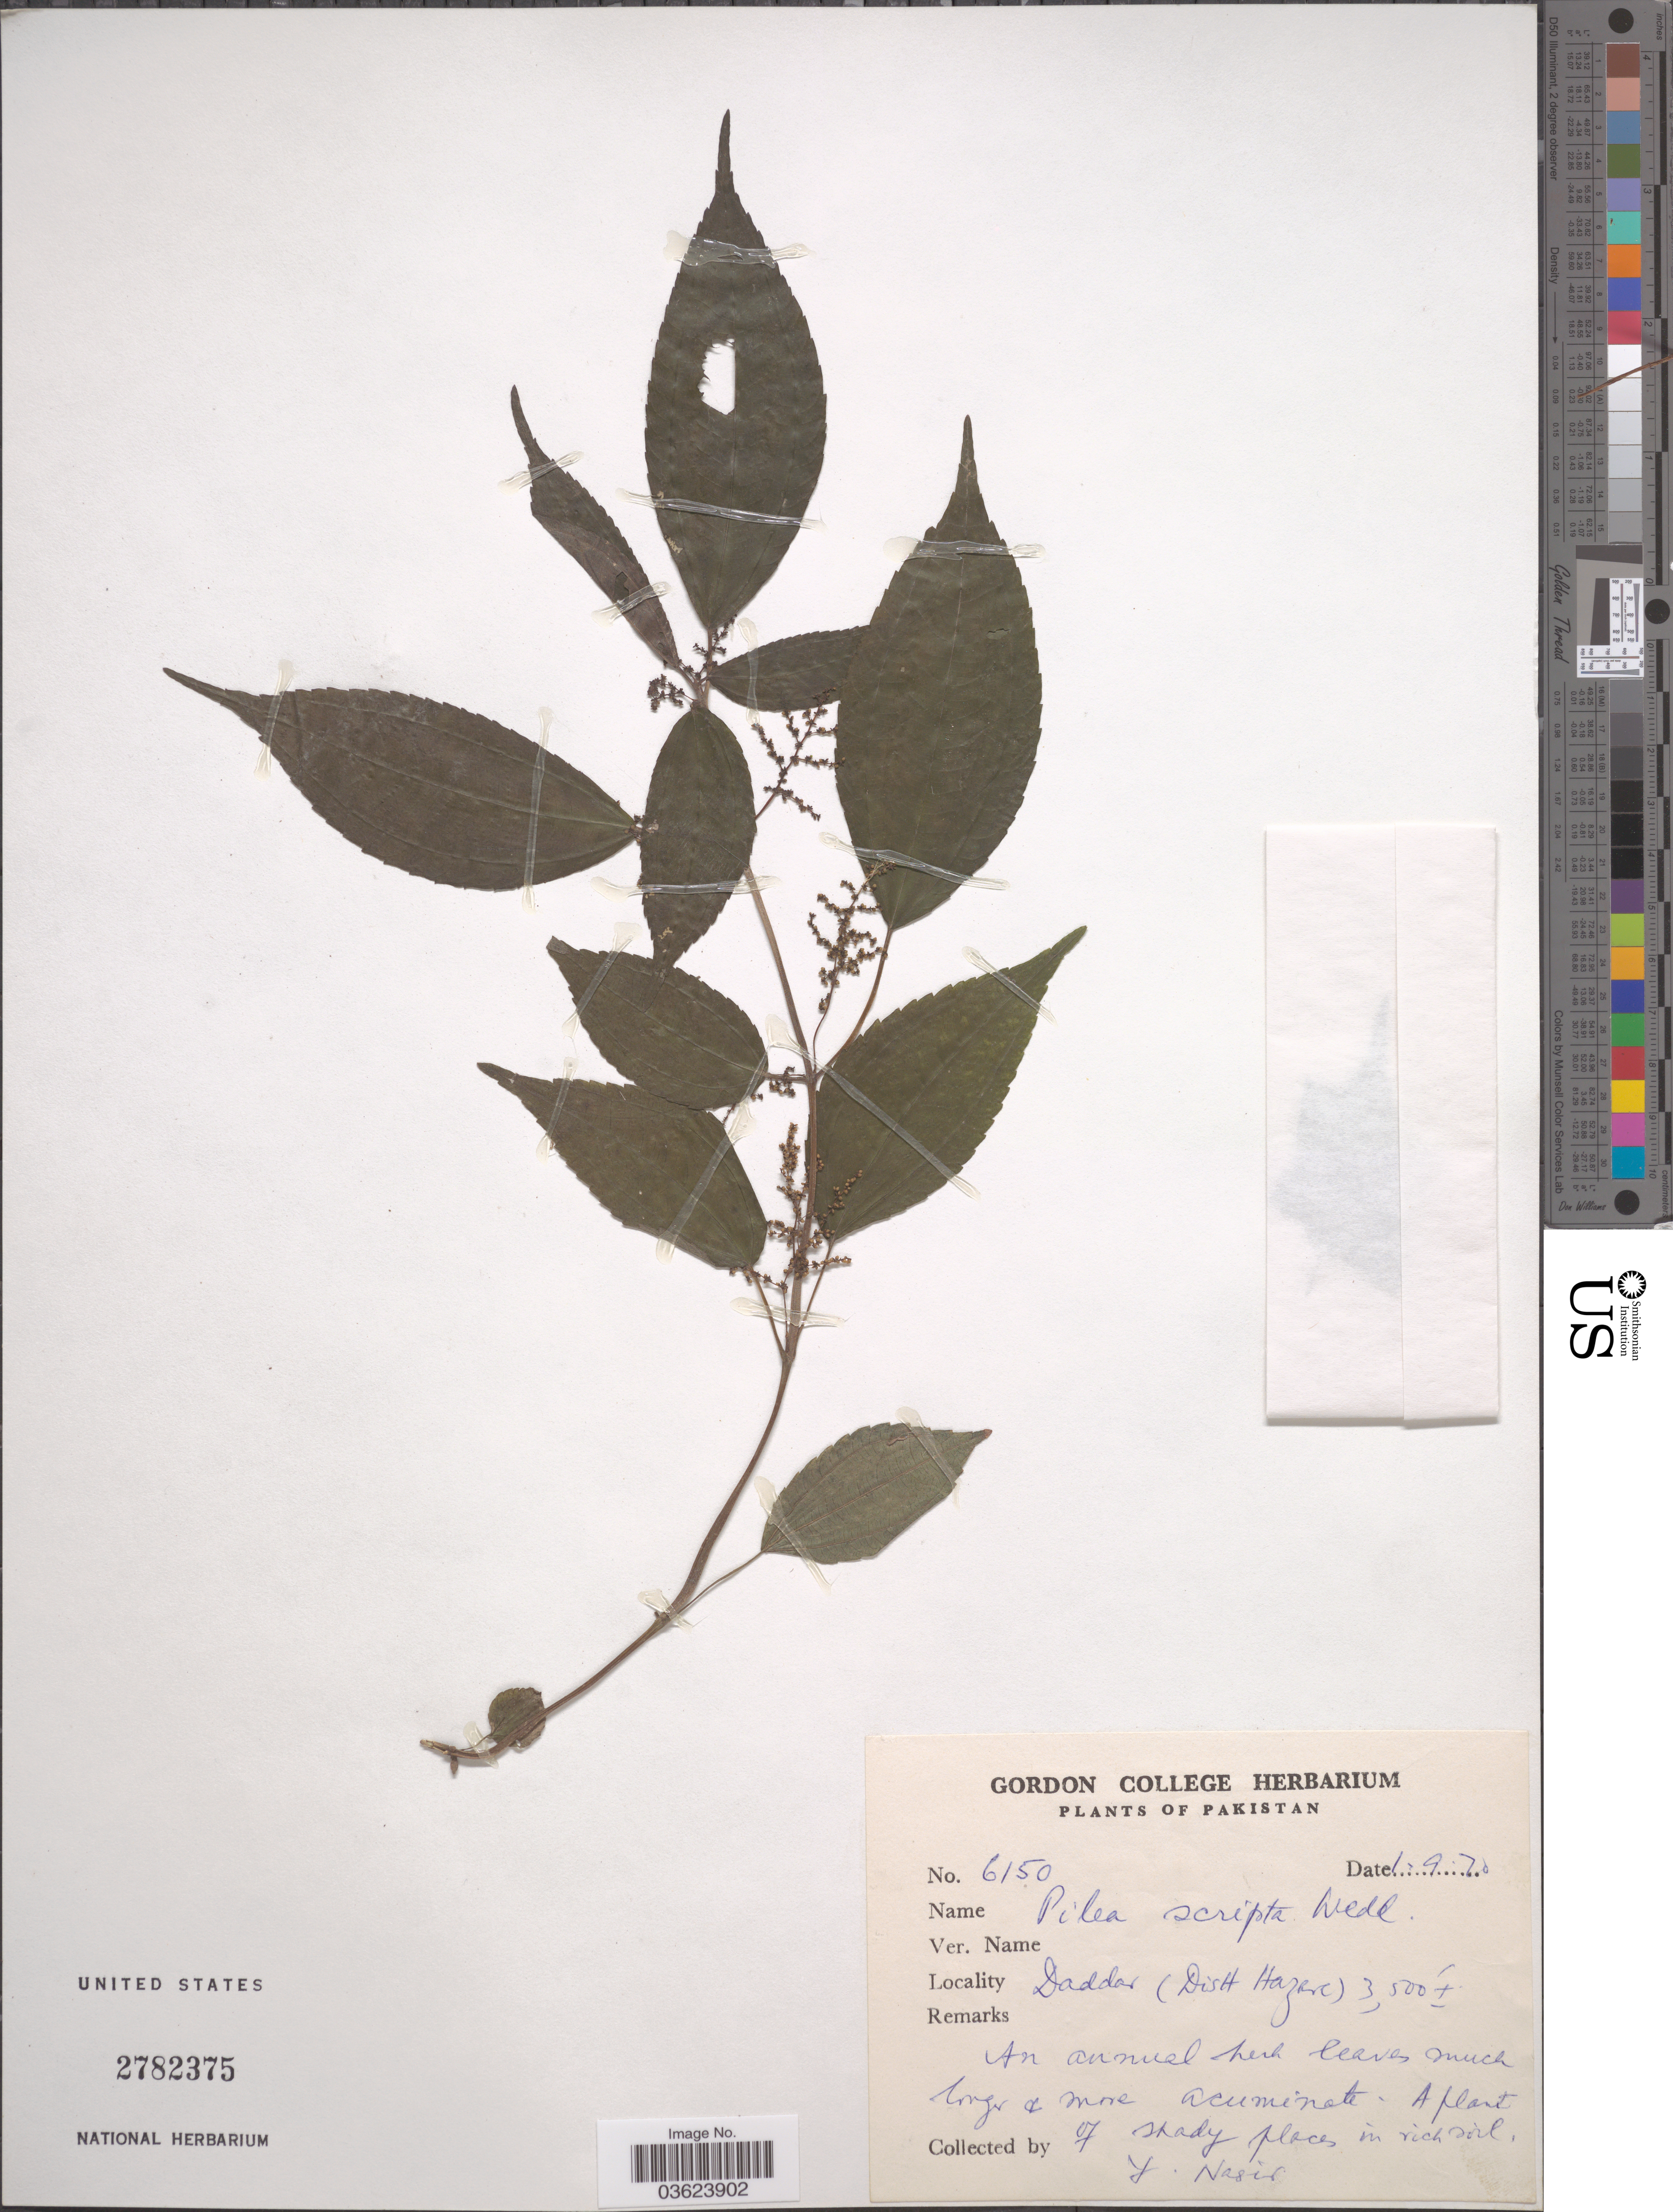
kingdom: Plantae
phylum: Tracheophyta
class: Magnoliopsida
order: Rosales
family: Urticaceae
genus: Pilea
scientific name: Pilea scripta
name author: (Buch.-Ham. ex D. Don) Wedd.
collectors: Y. Nasir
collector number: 6150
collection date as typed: Transcribed d/m/y: 1/9/70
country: Pakistan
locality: Daddar (Dist Hazera).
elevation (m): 1067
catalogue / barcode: US 2782375